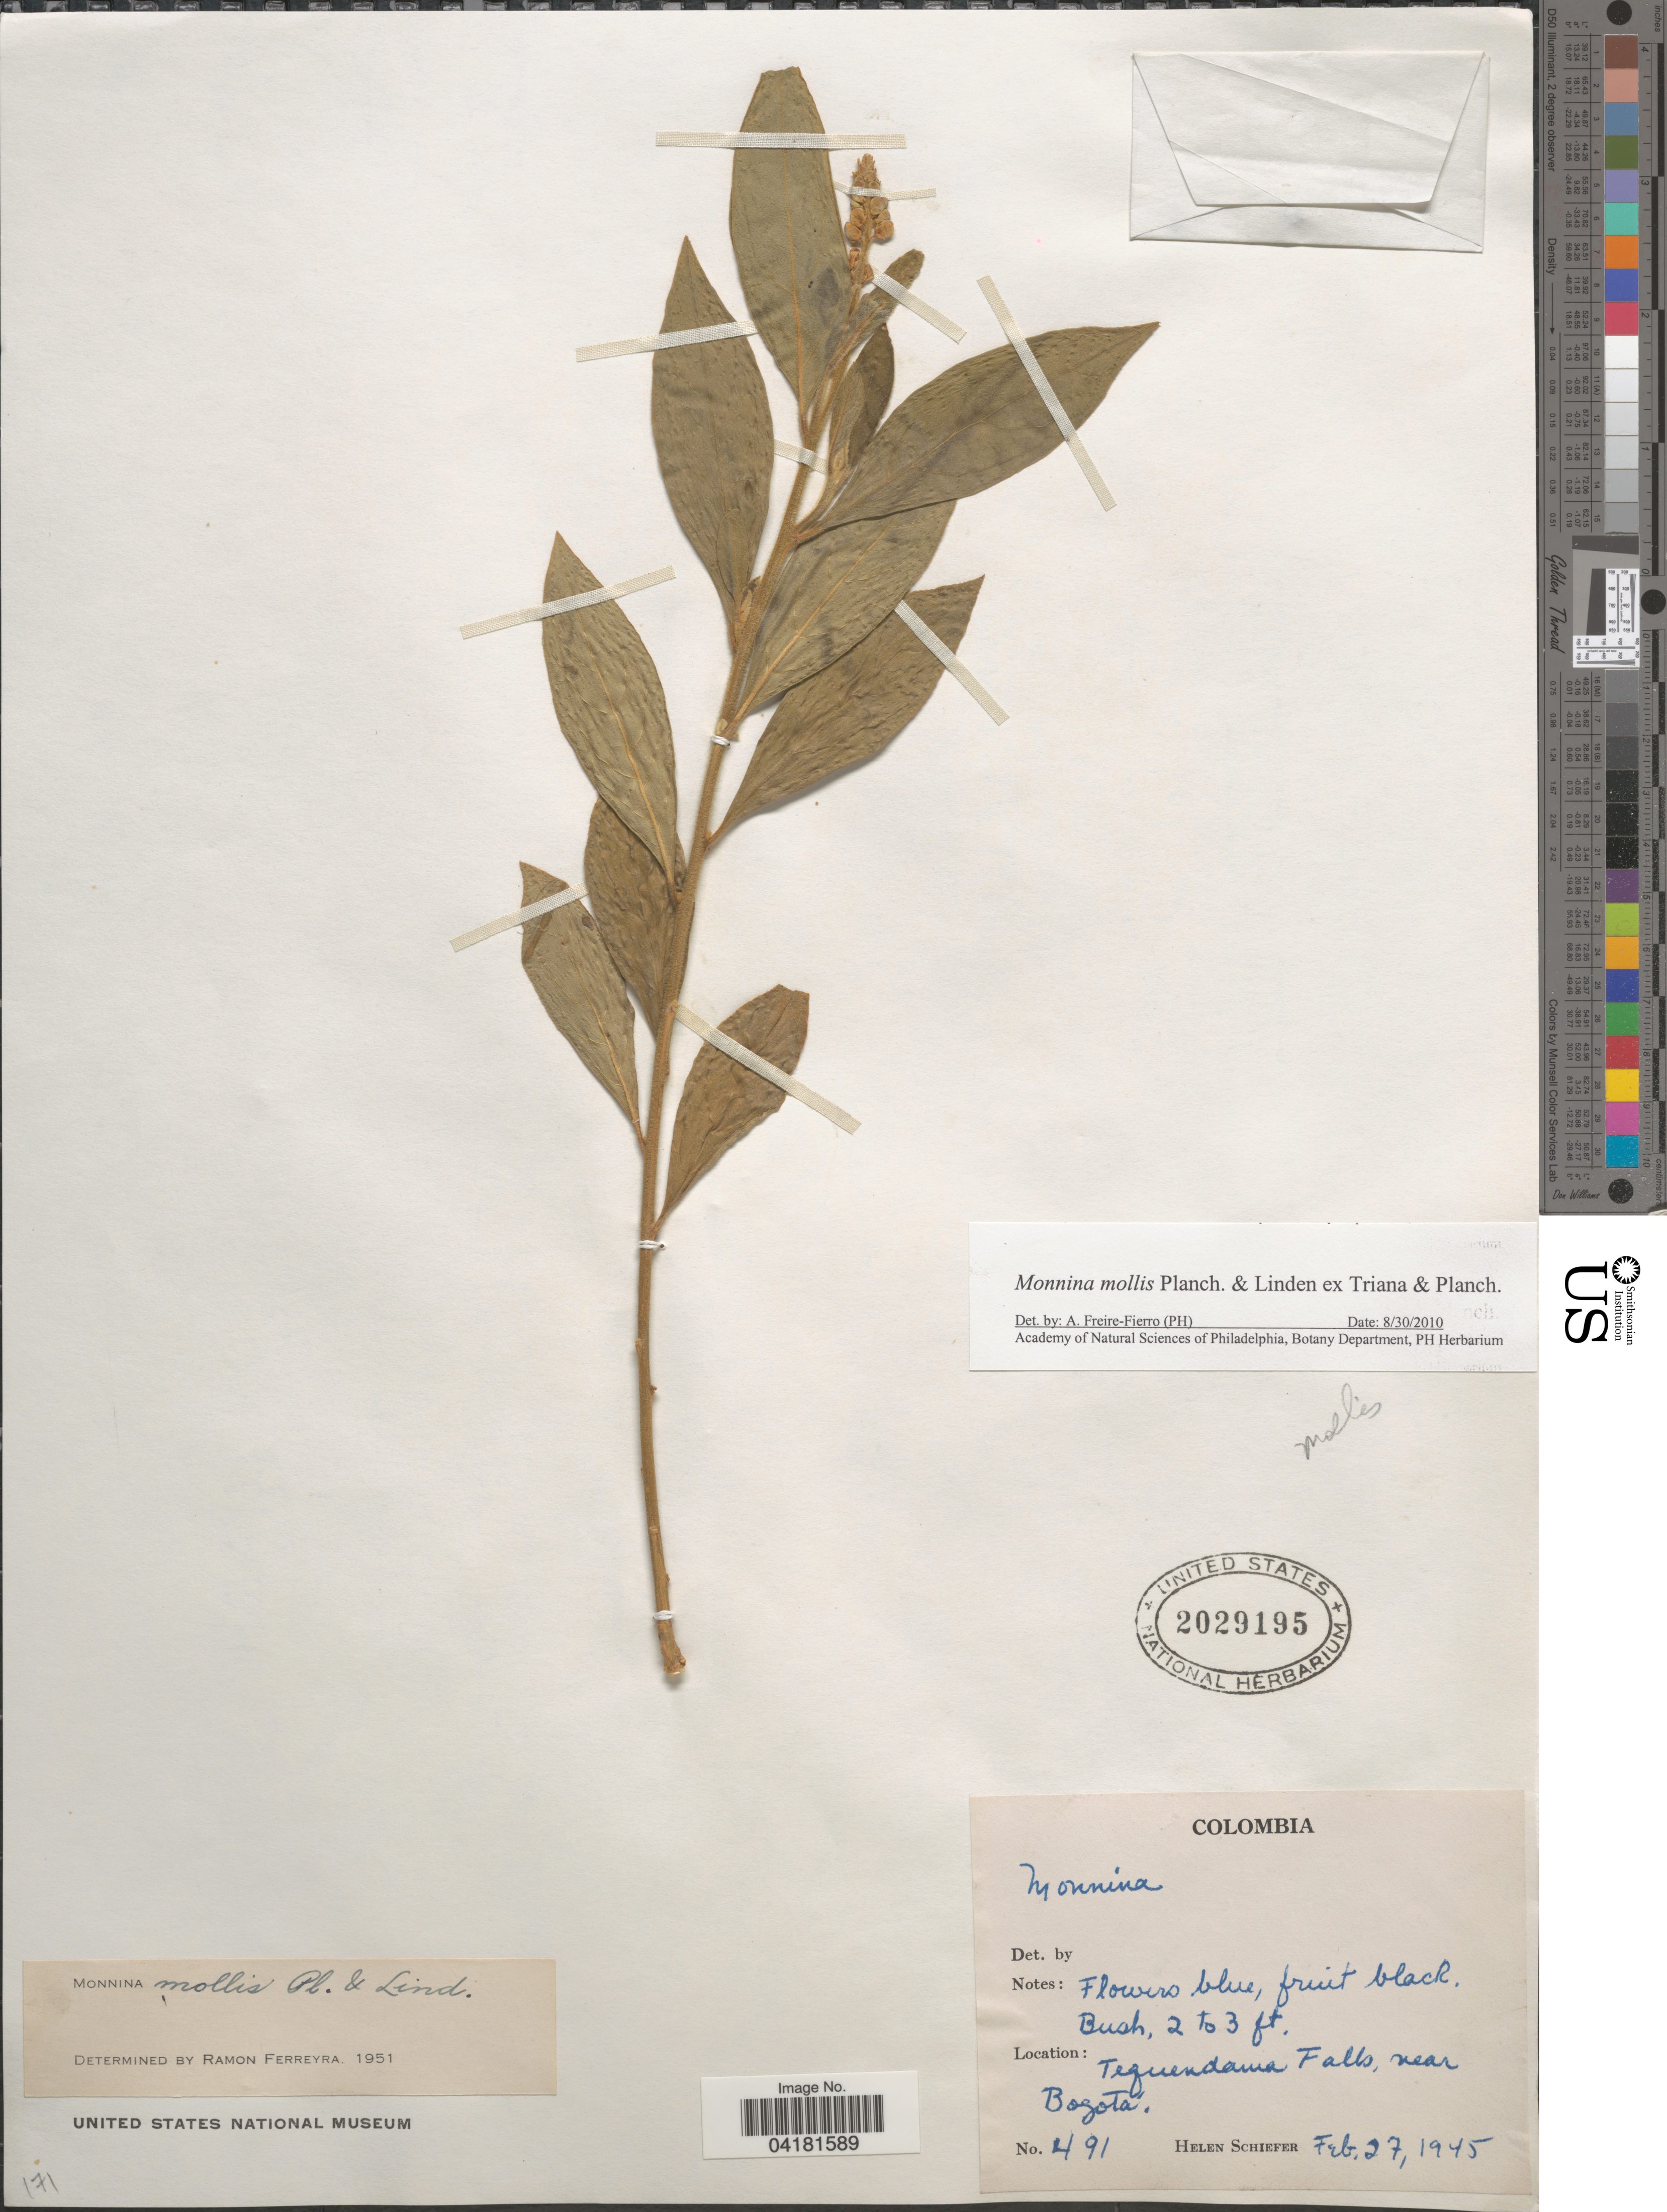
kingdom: Plantae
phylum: Tracheophyta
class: Magnoliopsida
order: Fabales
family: Polygalaceae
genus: Monnina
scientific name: Monnina mollis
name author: Planch. & Linden in Triana & Planch.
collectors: H. Schiefer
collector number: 491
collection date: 1945-02-27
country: Colombia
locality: Tequendama Falls, near Bogotá.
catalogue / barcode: US 2029195